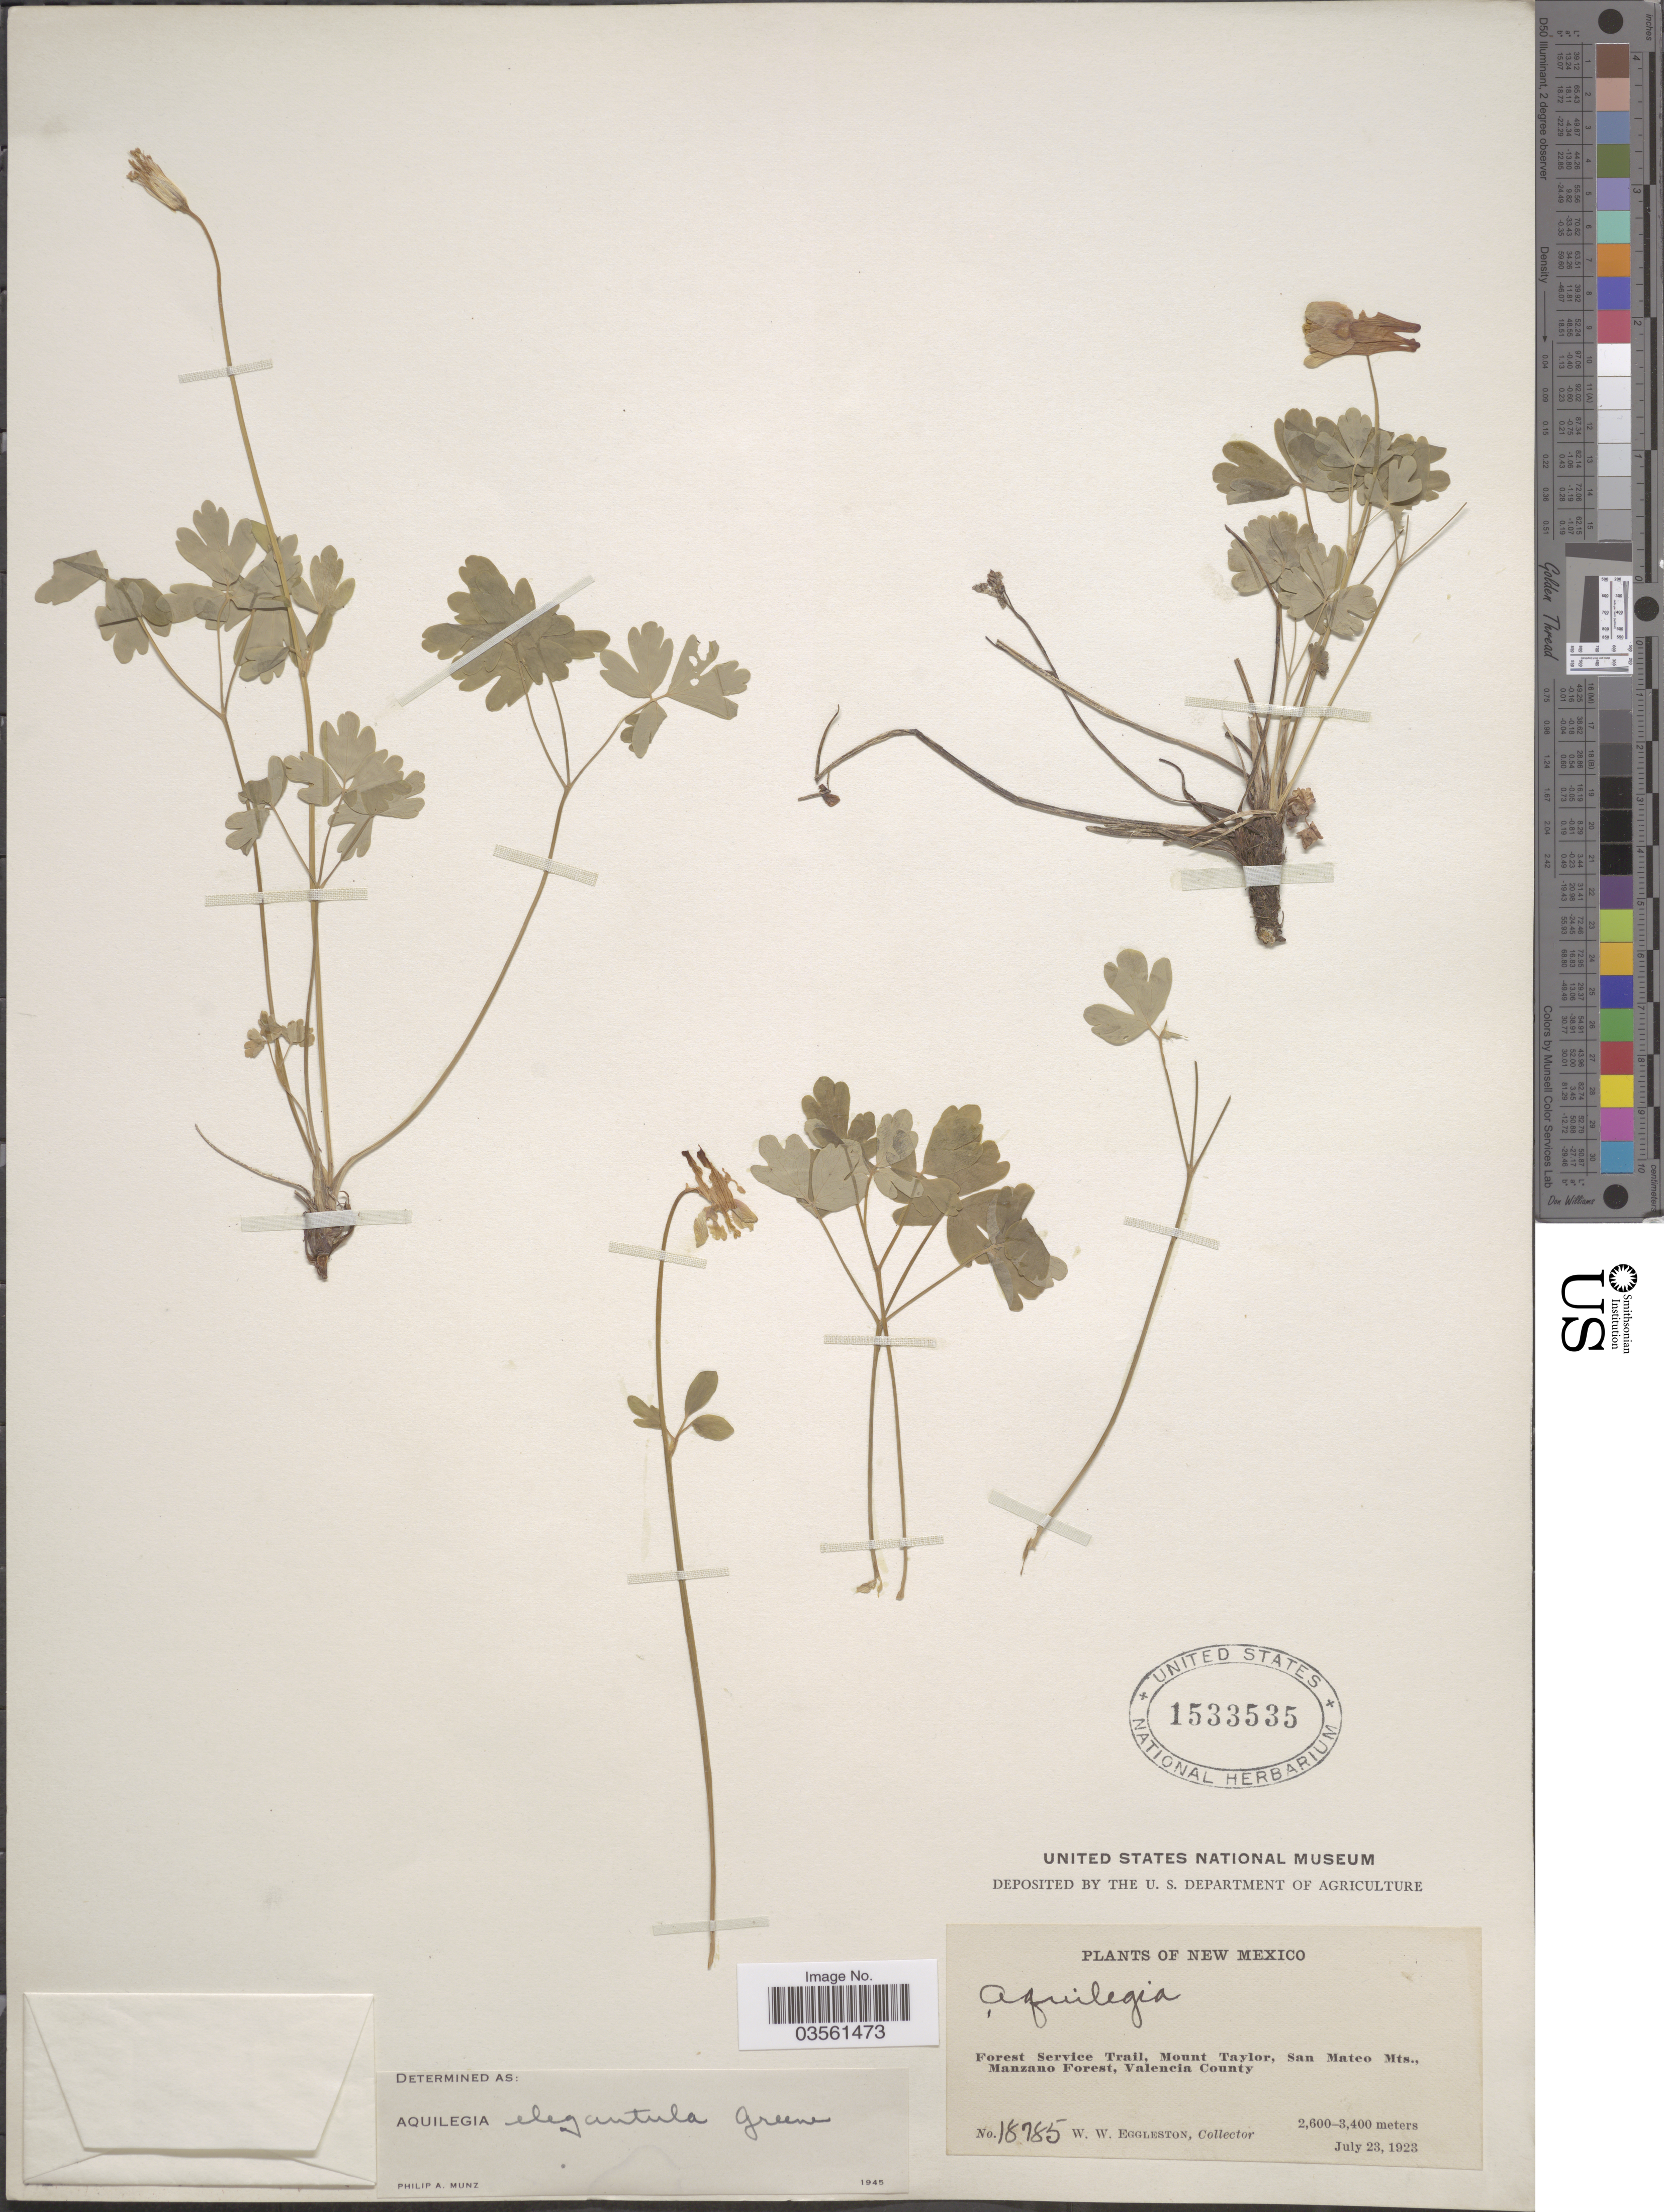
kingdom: Plantae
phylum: Tracheophyta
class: Magnoliopsida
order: Ranunculales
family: Ranunculaceae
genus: Aquilegia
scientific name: Aquilegia elegantula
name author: Greene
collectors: W. W. Eggleston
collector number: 18785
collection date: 1923-07-23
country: United States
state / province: New Mexico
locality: Forest Service Trail, Mount Taylor, San Mateo Mts., Manzano Forest, Valencia County.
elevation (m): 2600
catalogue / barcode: US 1533535